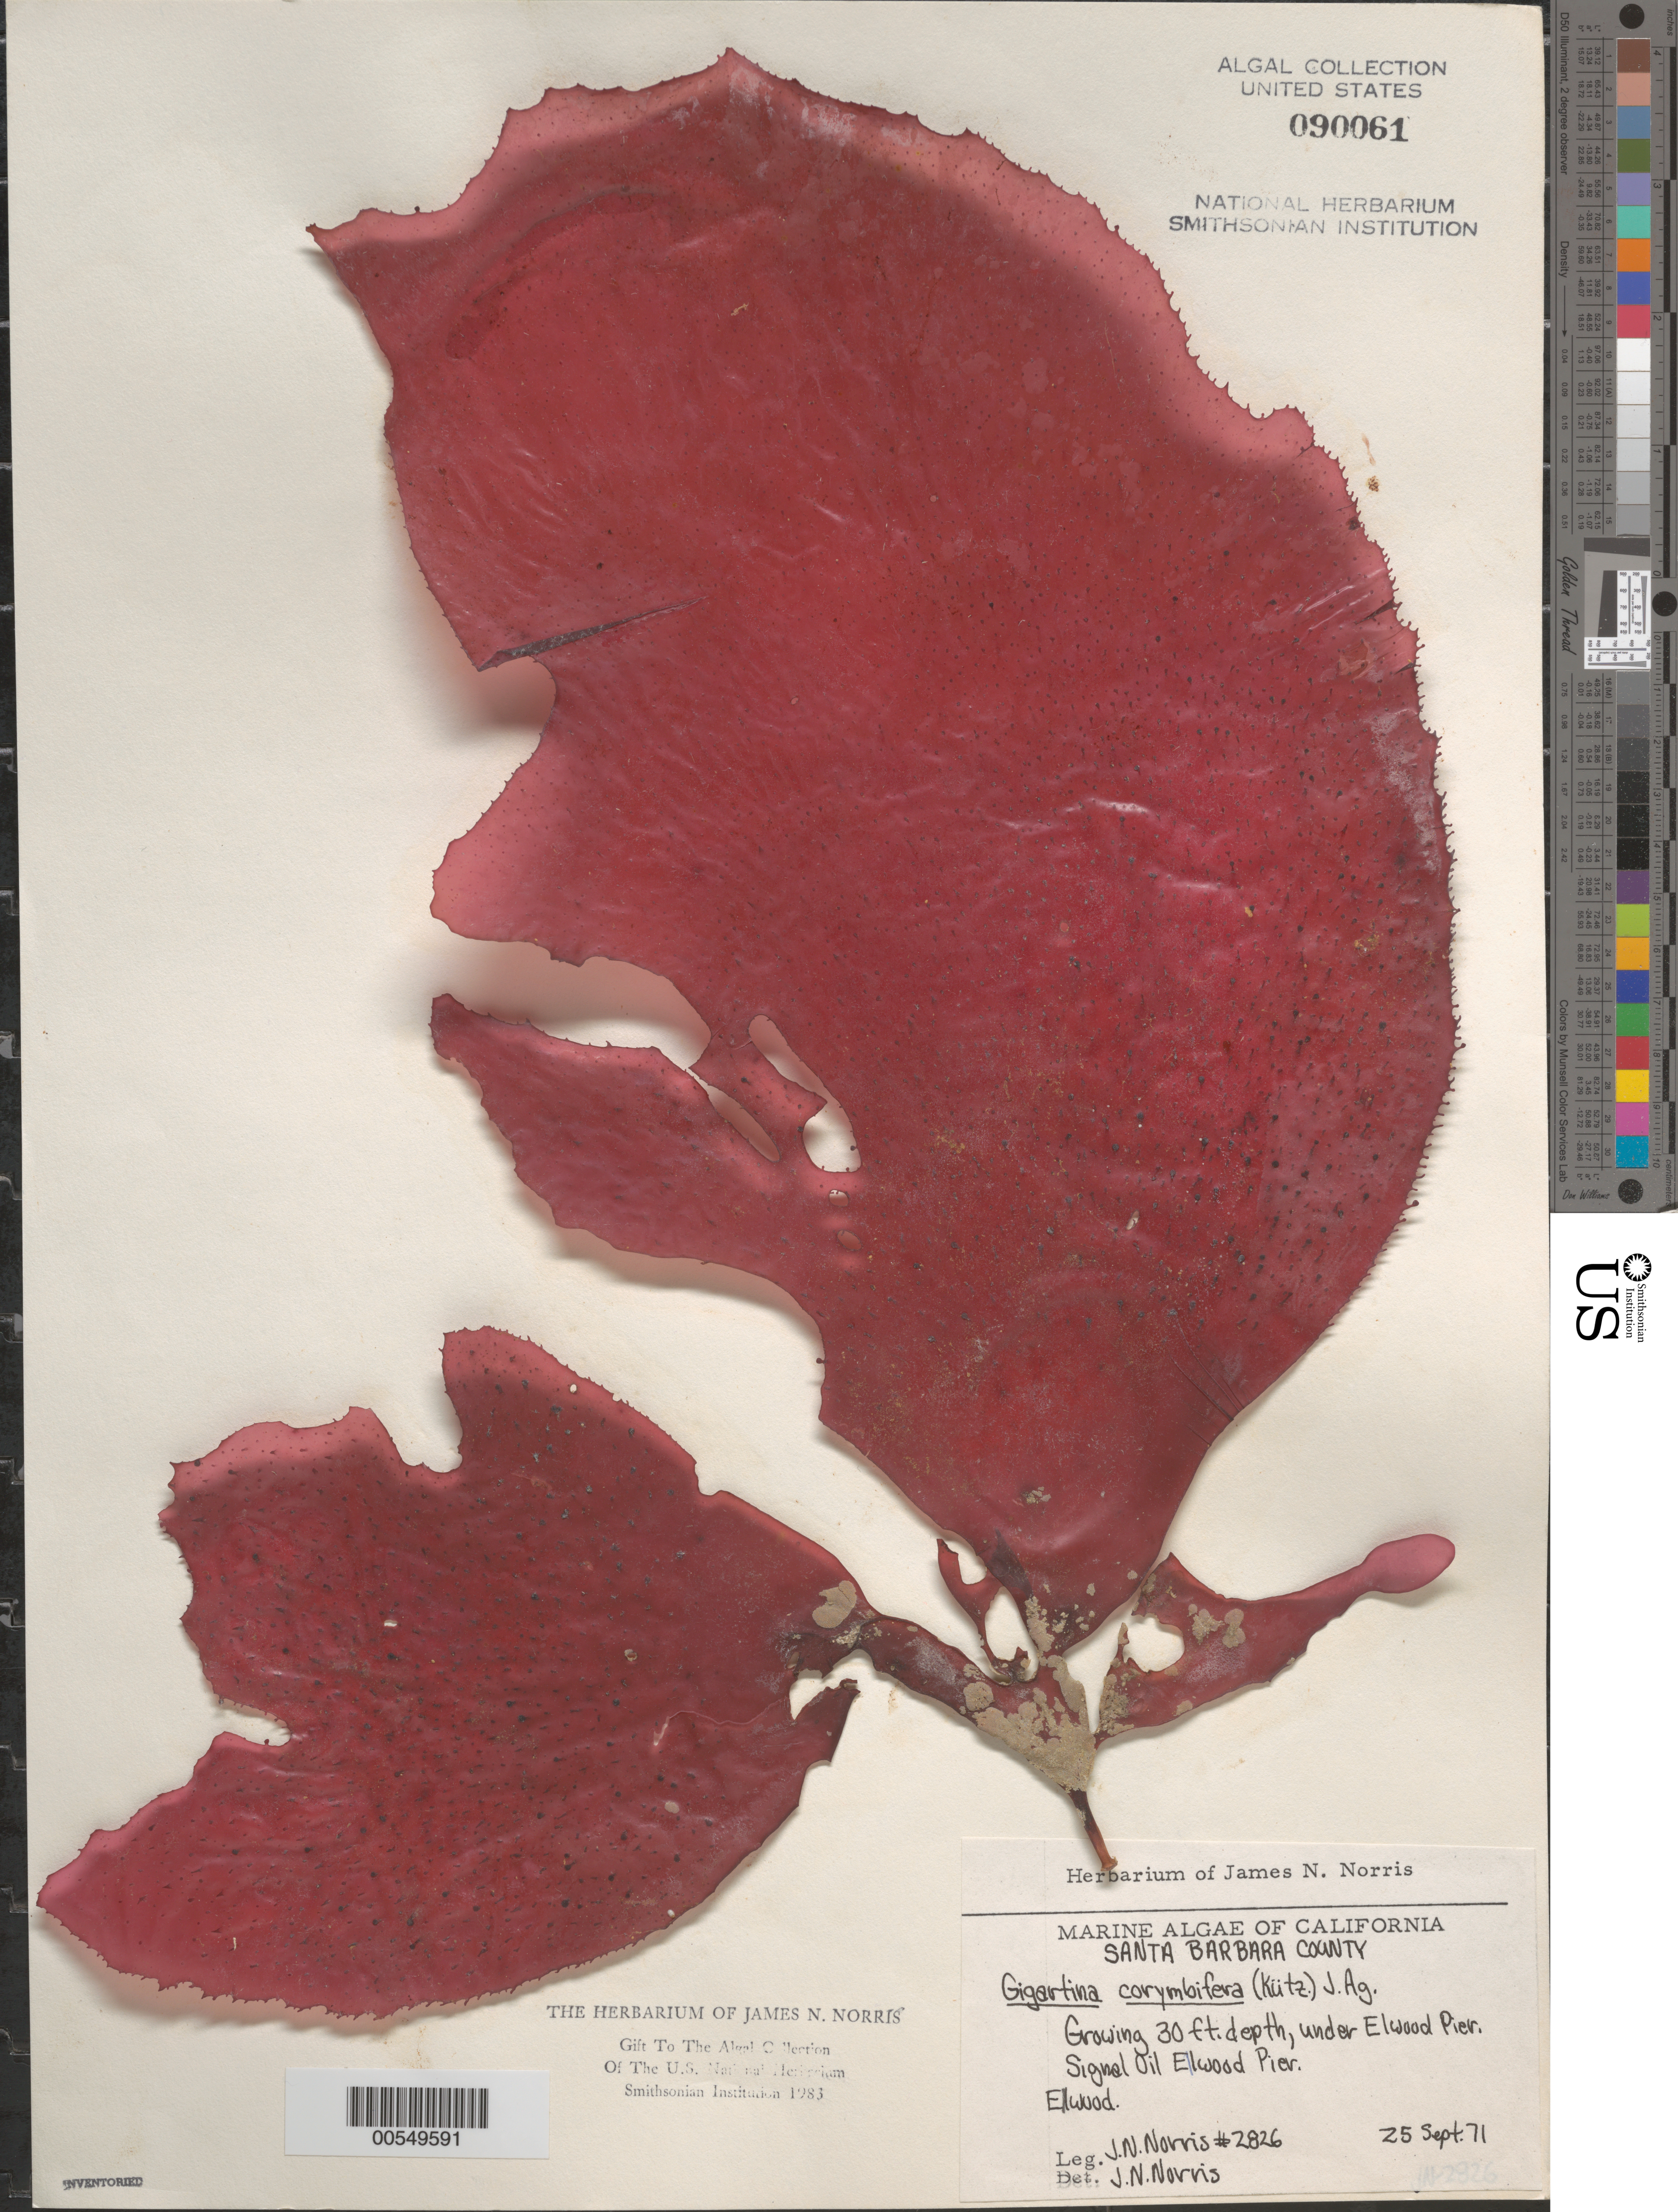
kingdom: Plantae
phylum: Rhodophyta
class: Florideophyceae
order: Gigartinales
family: Gigartinaceae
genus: Chondracanthus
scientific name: Chondracanthus corymbiferus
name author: (Kütz.) Guiry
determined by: Algae name updating Project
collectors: J. N. Norris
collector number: JN-2826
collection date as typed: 25 Sep 1971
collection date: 1971-09-25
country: United States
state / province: California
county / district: Santa Barbara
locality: Ellwood, Signal Oil Ellwood pier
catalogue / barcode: US 90061